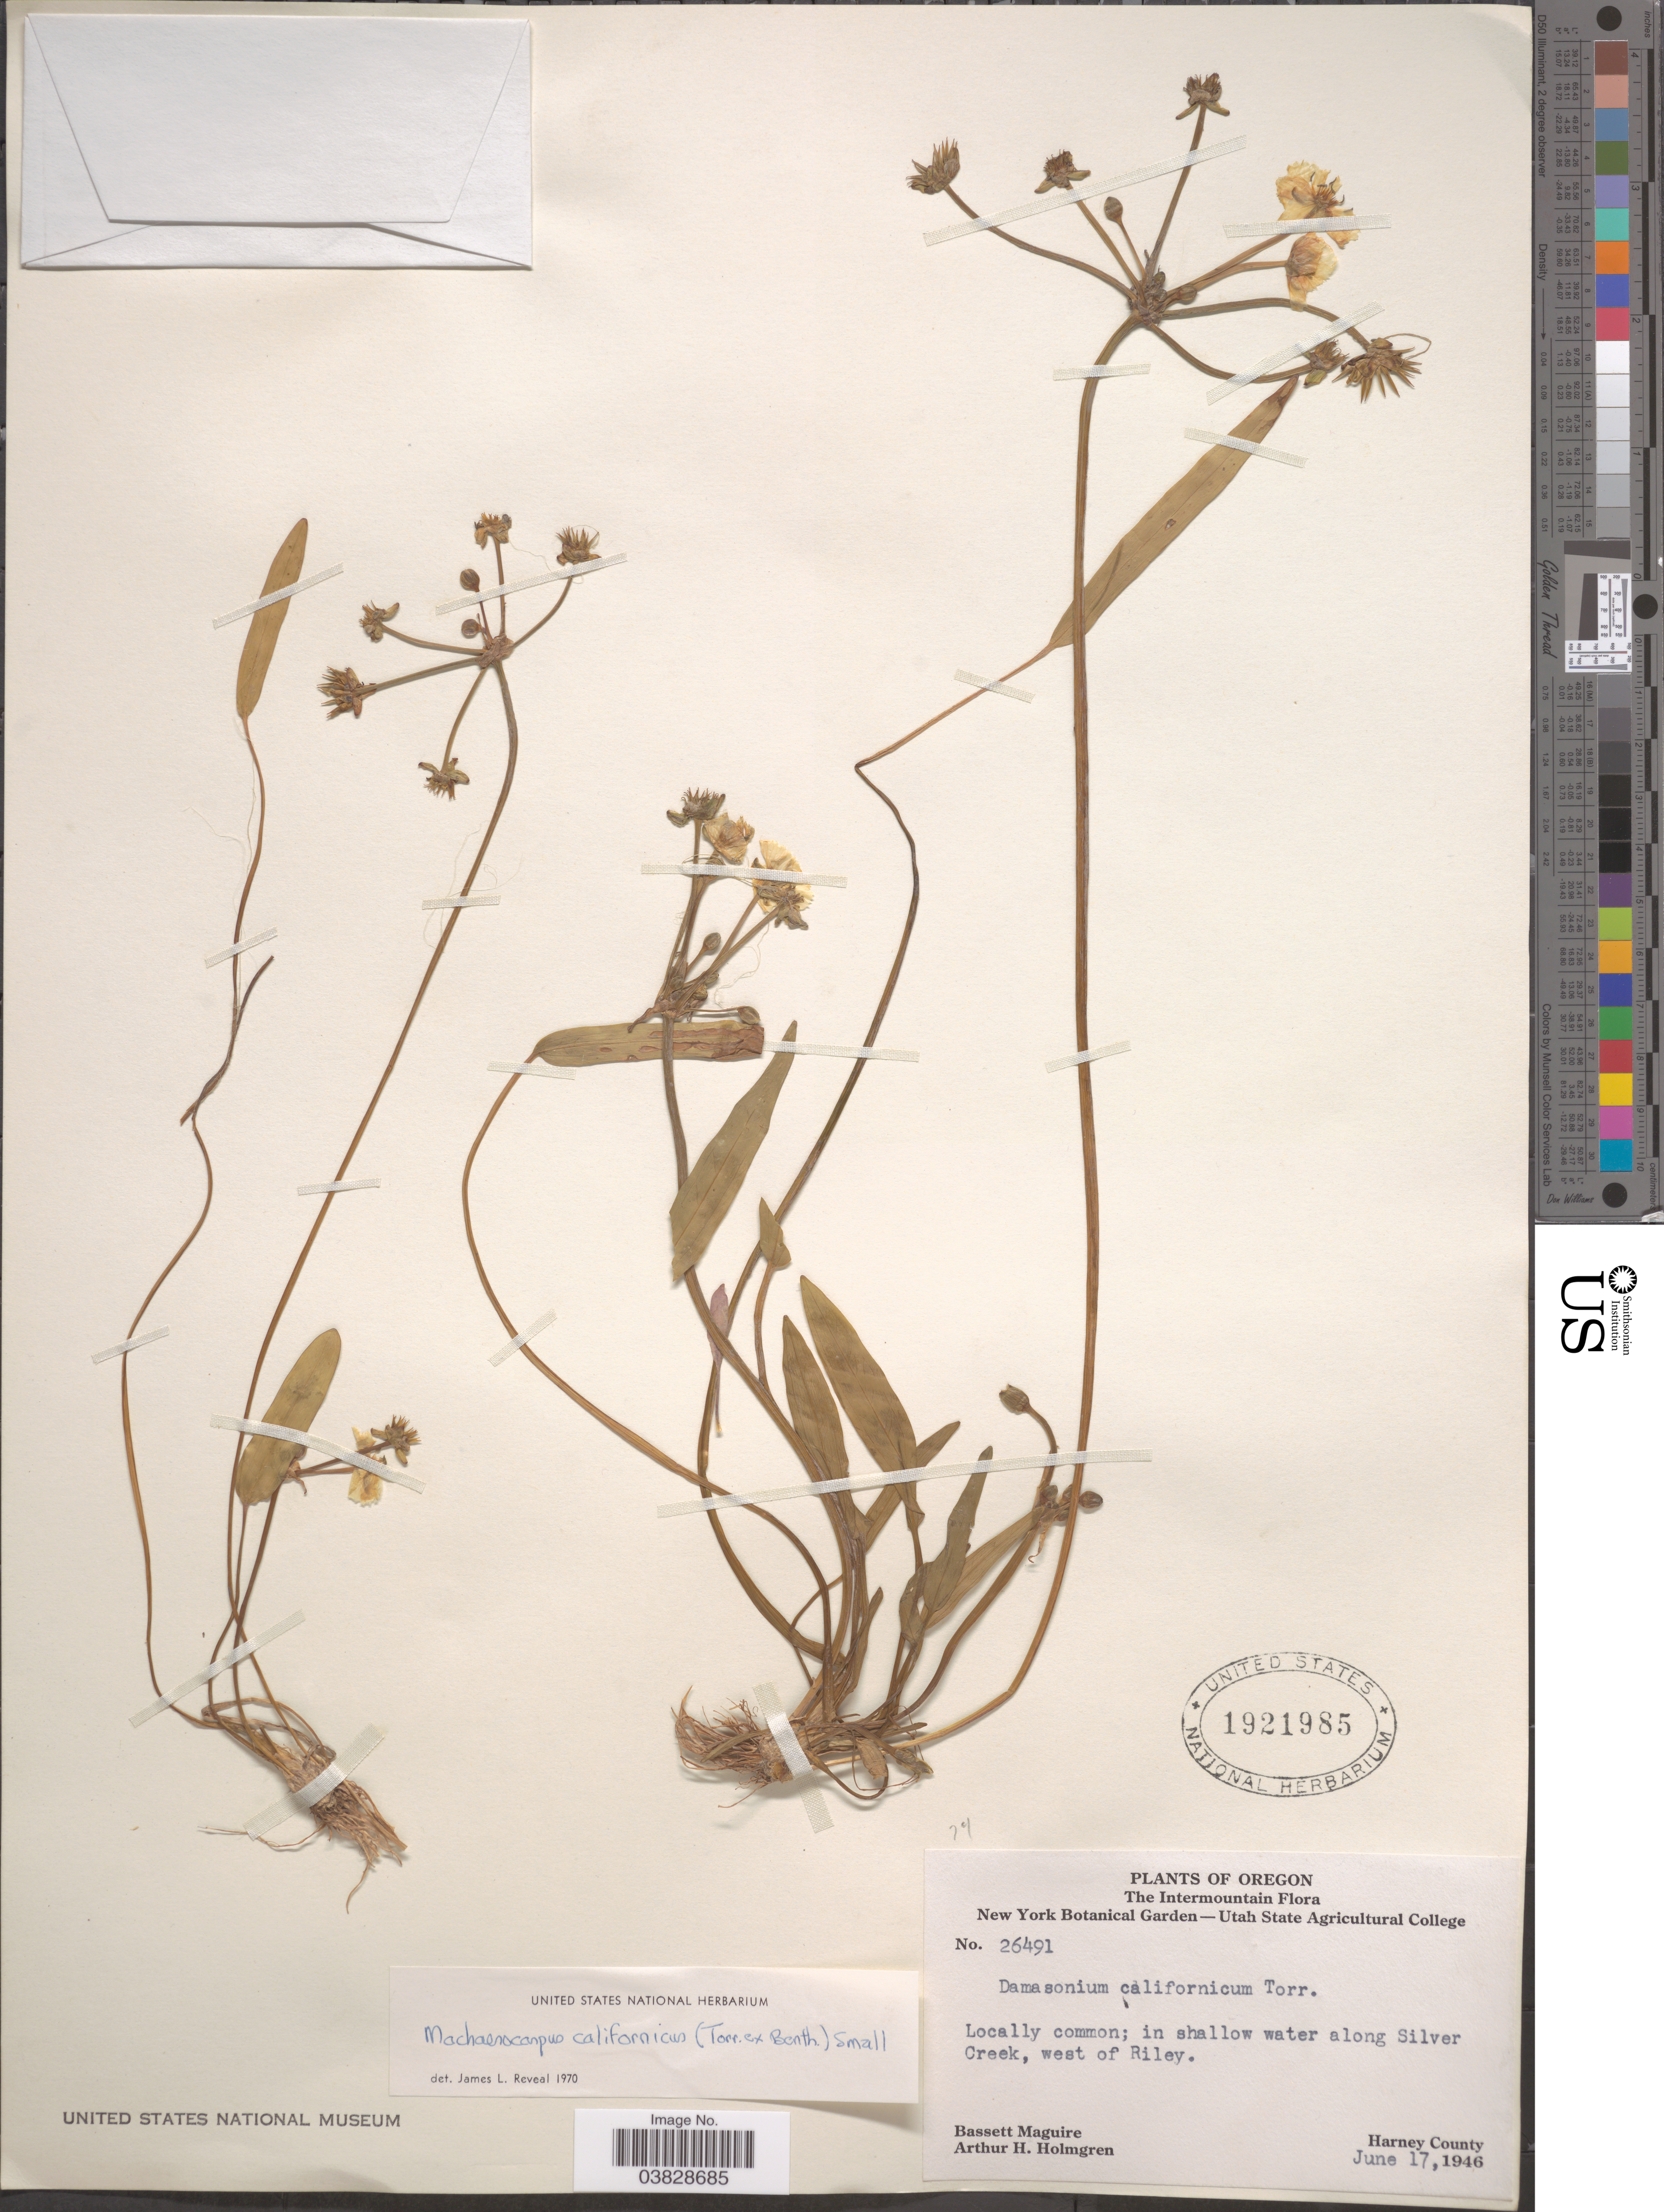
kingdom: Plantae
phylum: Tracheophyta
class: Liliopsida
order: Alismatales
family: Alismataceae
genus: Damasonium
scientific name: Damasonium californicum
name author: Torr.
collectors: B. Maguire & A. H. Holmgren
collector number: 26491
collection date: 1946-06-17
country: United States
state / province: Oregon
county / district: Harney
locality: The Intermountain. In shallow water along Silver Creek, west of Riley. Harney County.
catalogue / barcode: US 1921985